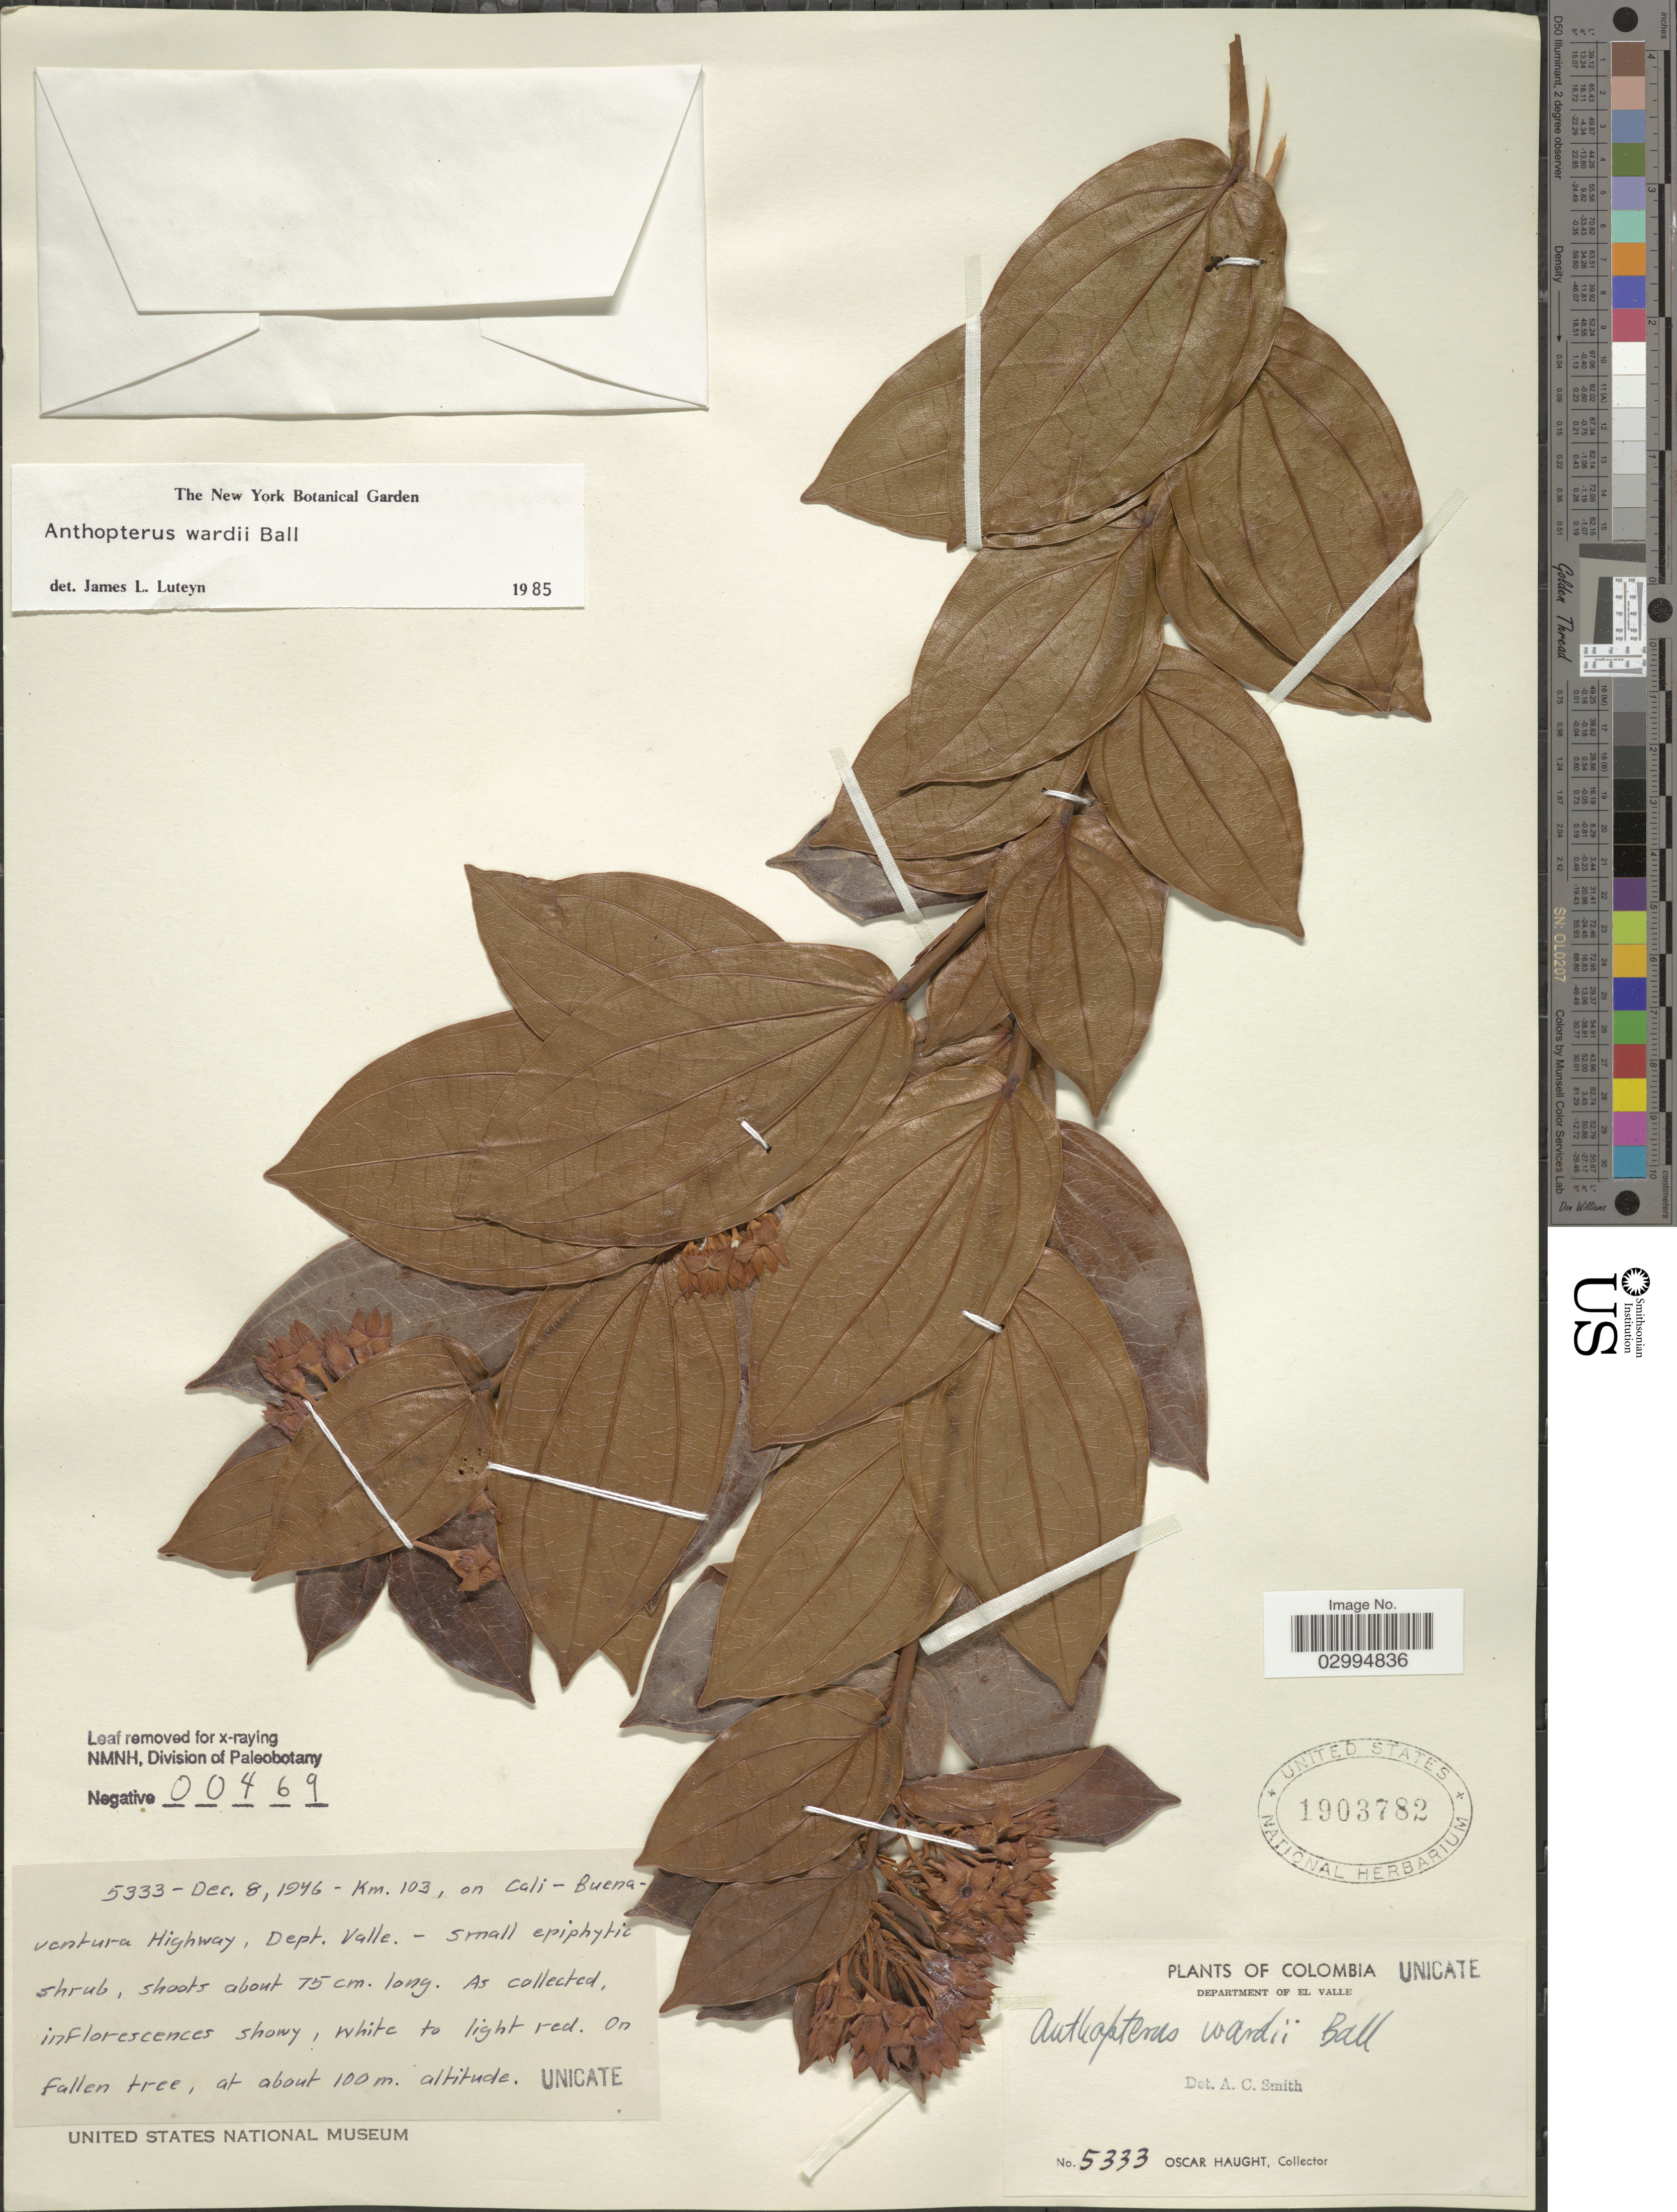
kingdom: Plantae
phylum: Tracheophyta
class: Magnoliopsida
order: Ericales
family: Ericaceae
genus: Anthopterus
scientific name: Anthopterus wardii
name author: Ball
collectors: O. L. Haught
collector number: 5333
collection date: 1946-12-08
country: Colombia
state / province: Valle del Cauca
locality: Department of El Valle. Km.103, on Cali-Buenaventura Highway, Dept. Valle.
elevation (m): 100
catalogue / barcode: US 1903782